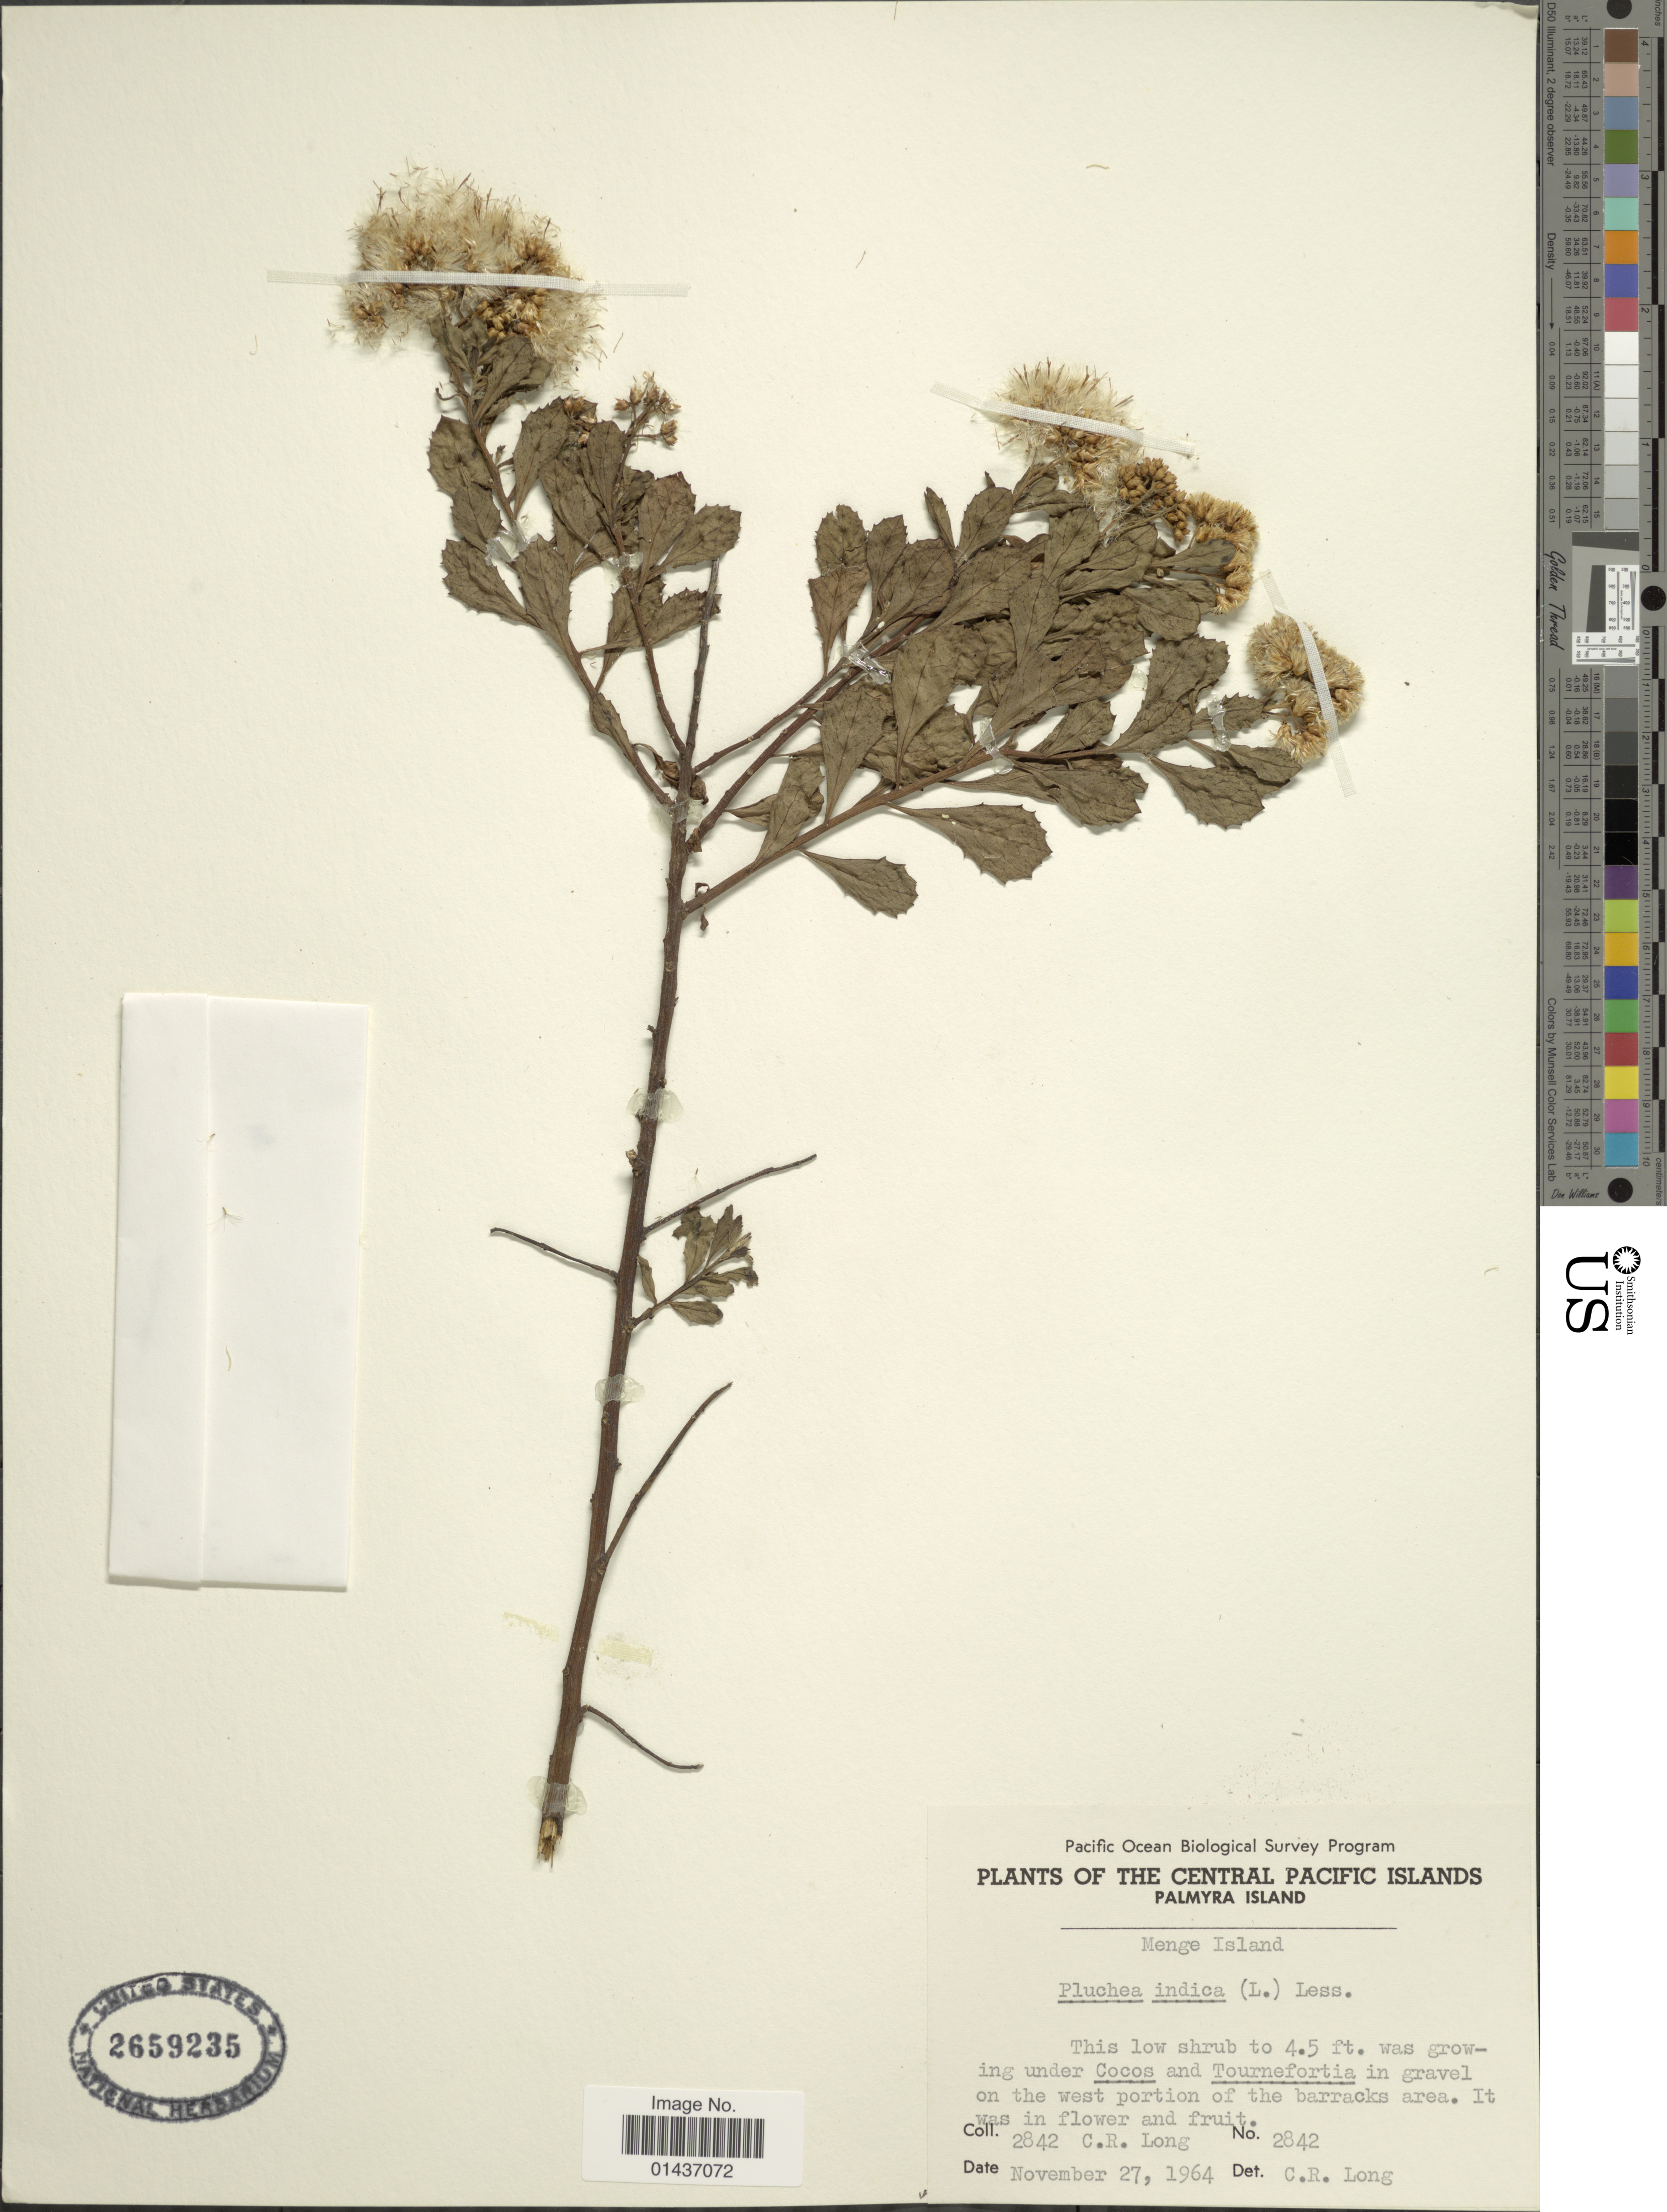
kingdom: Plantae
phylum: Tracheophyta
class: Magnoliopsida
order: Asterales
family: Asteraceae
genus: Pluchea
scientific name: Pluchea indica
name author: (L.) Less.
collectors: C. R. Long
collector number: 2842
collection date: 1964-11-27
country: U.S. Administered Pacific Islands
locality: The Central Pacific Islands, Palmyra Island, Menge Island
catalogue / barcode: US 2659235